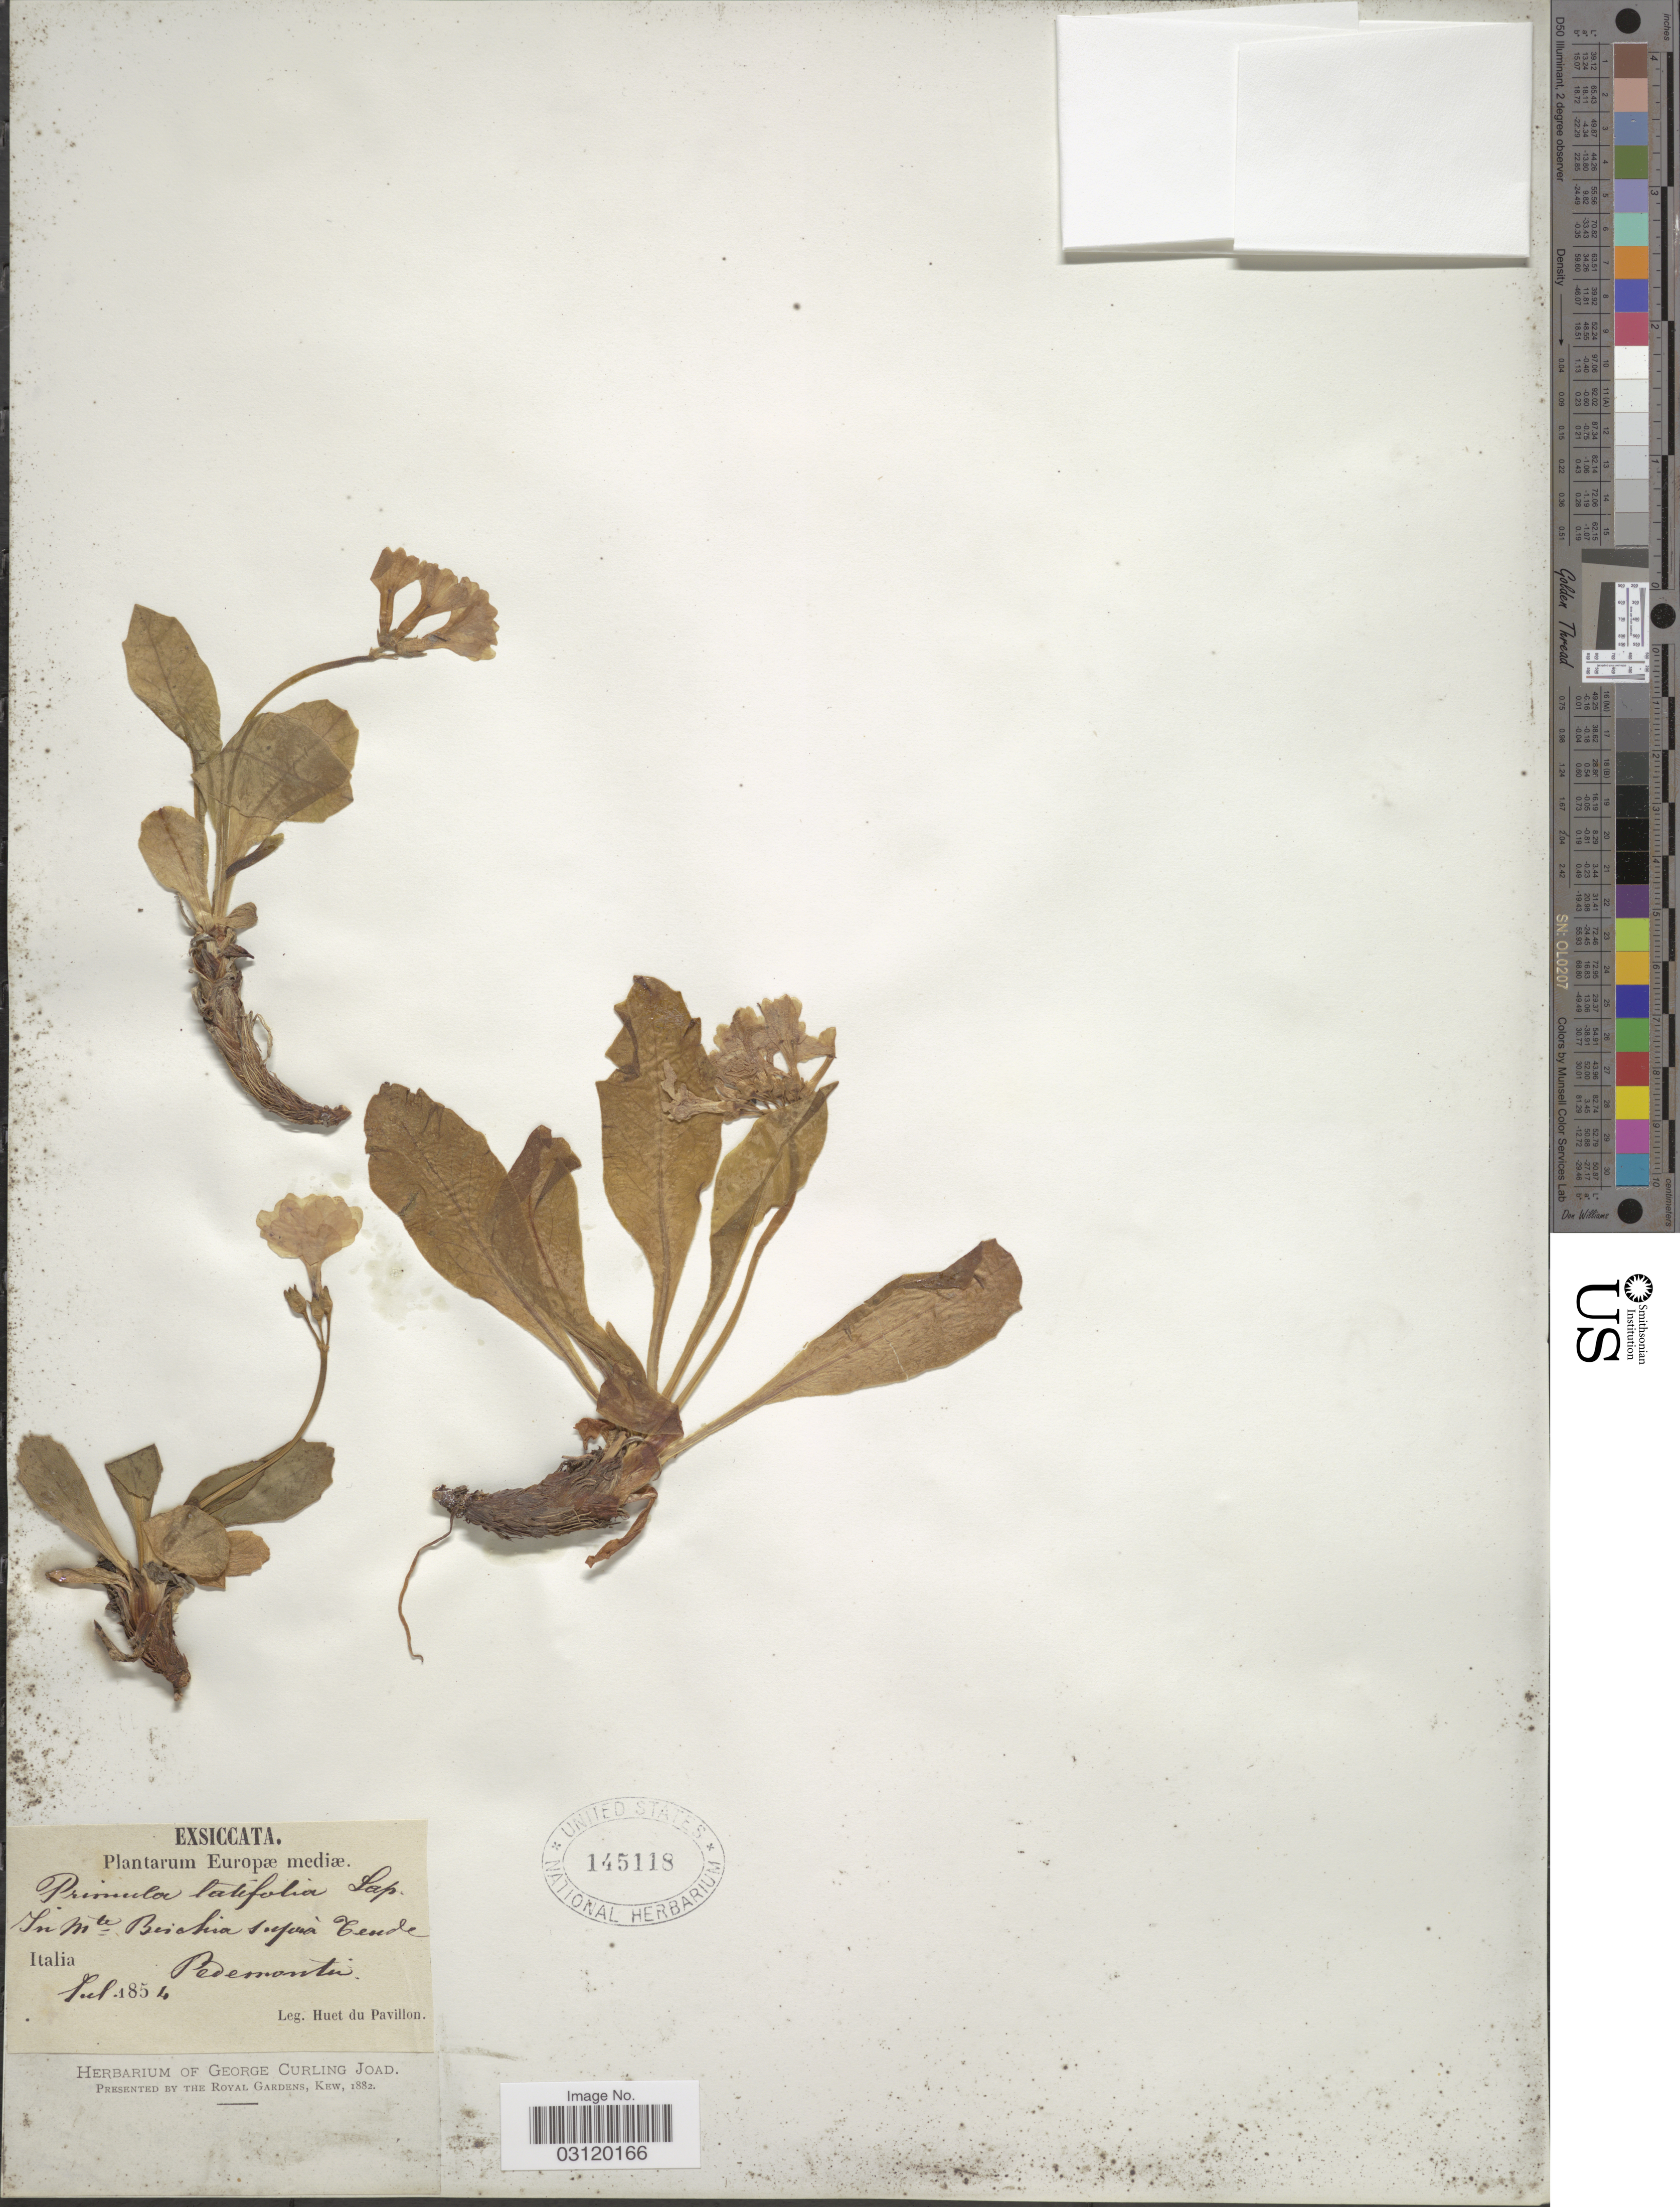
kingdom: Plantae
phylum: Tracheophyta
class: Magnoliopsida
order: Ericales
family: Primulaceae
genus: Primula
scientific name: Primula latifolia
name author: Lapeyr.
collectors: Huet du Pavillon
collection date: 1854-07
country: Italy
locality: Europæ mediæ, In Mte. Beschia supra Tende, Pedemonti.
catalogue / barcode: US 145118